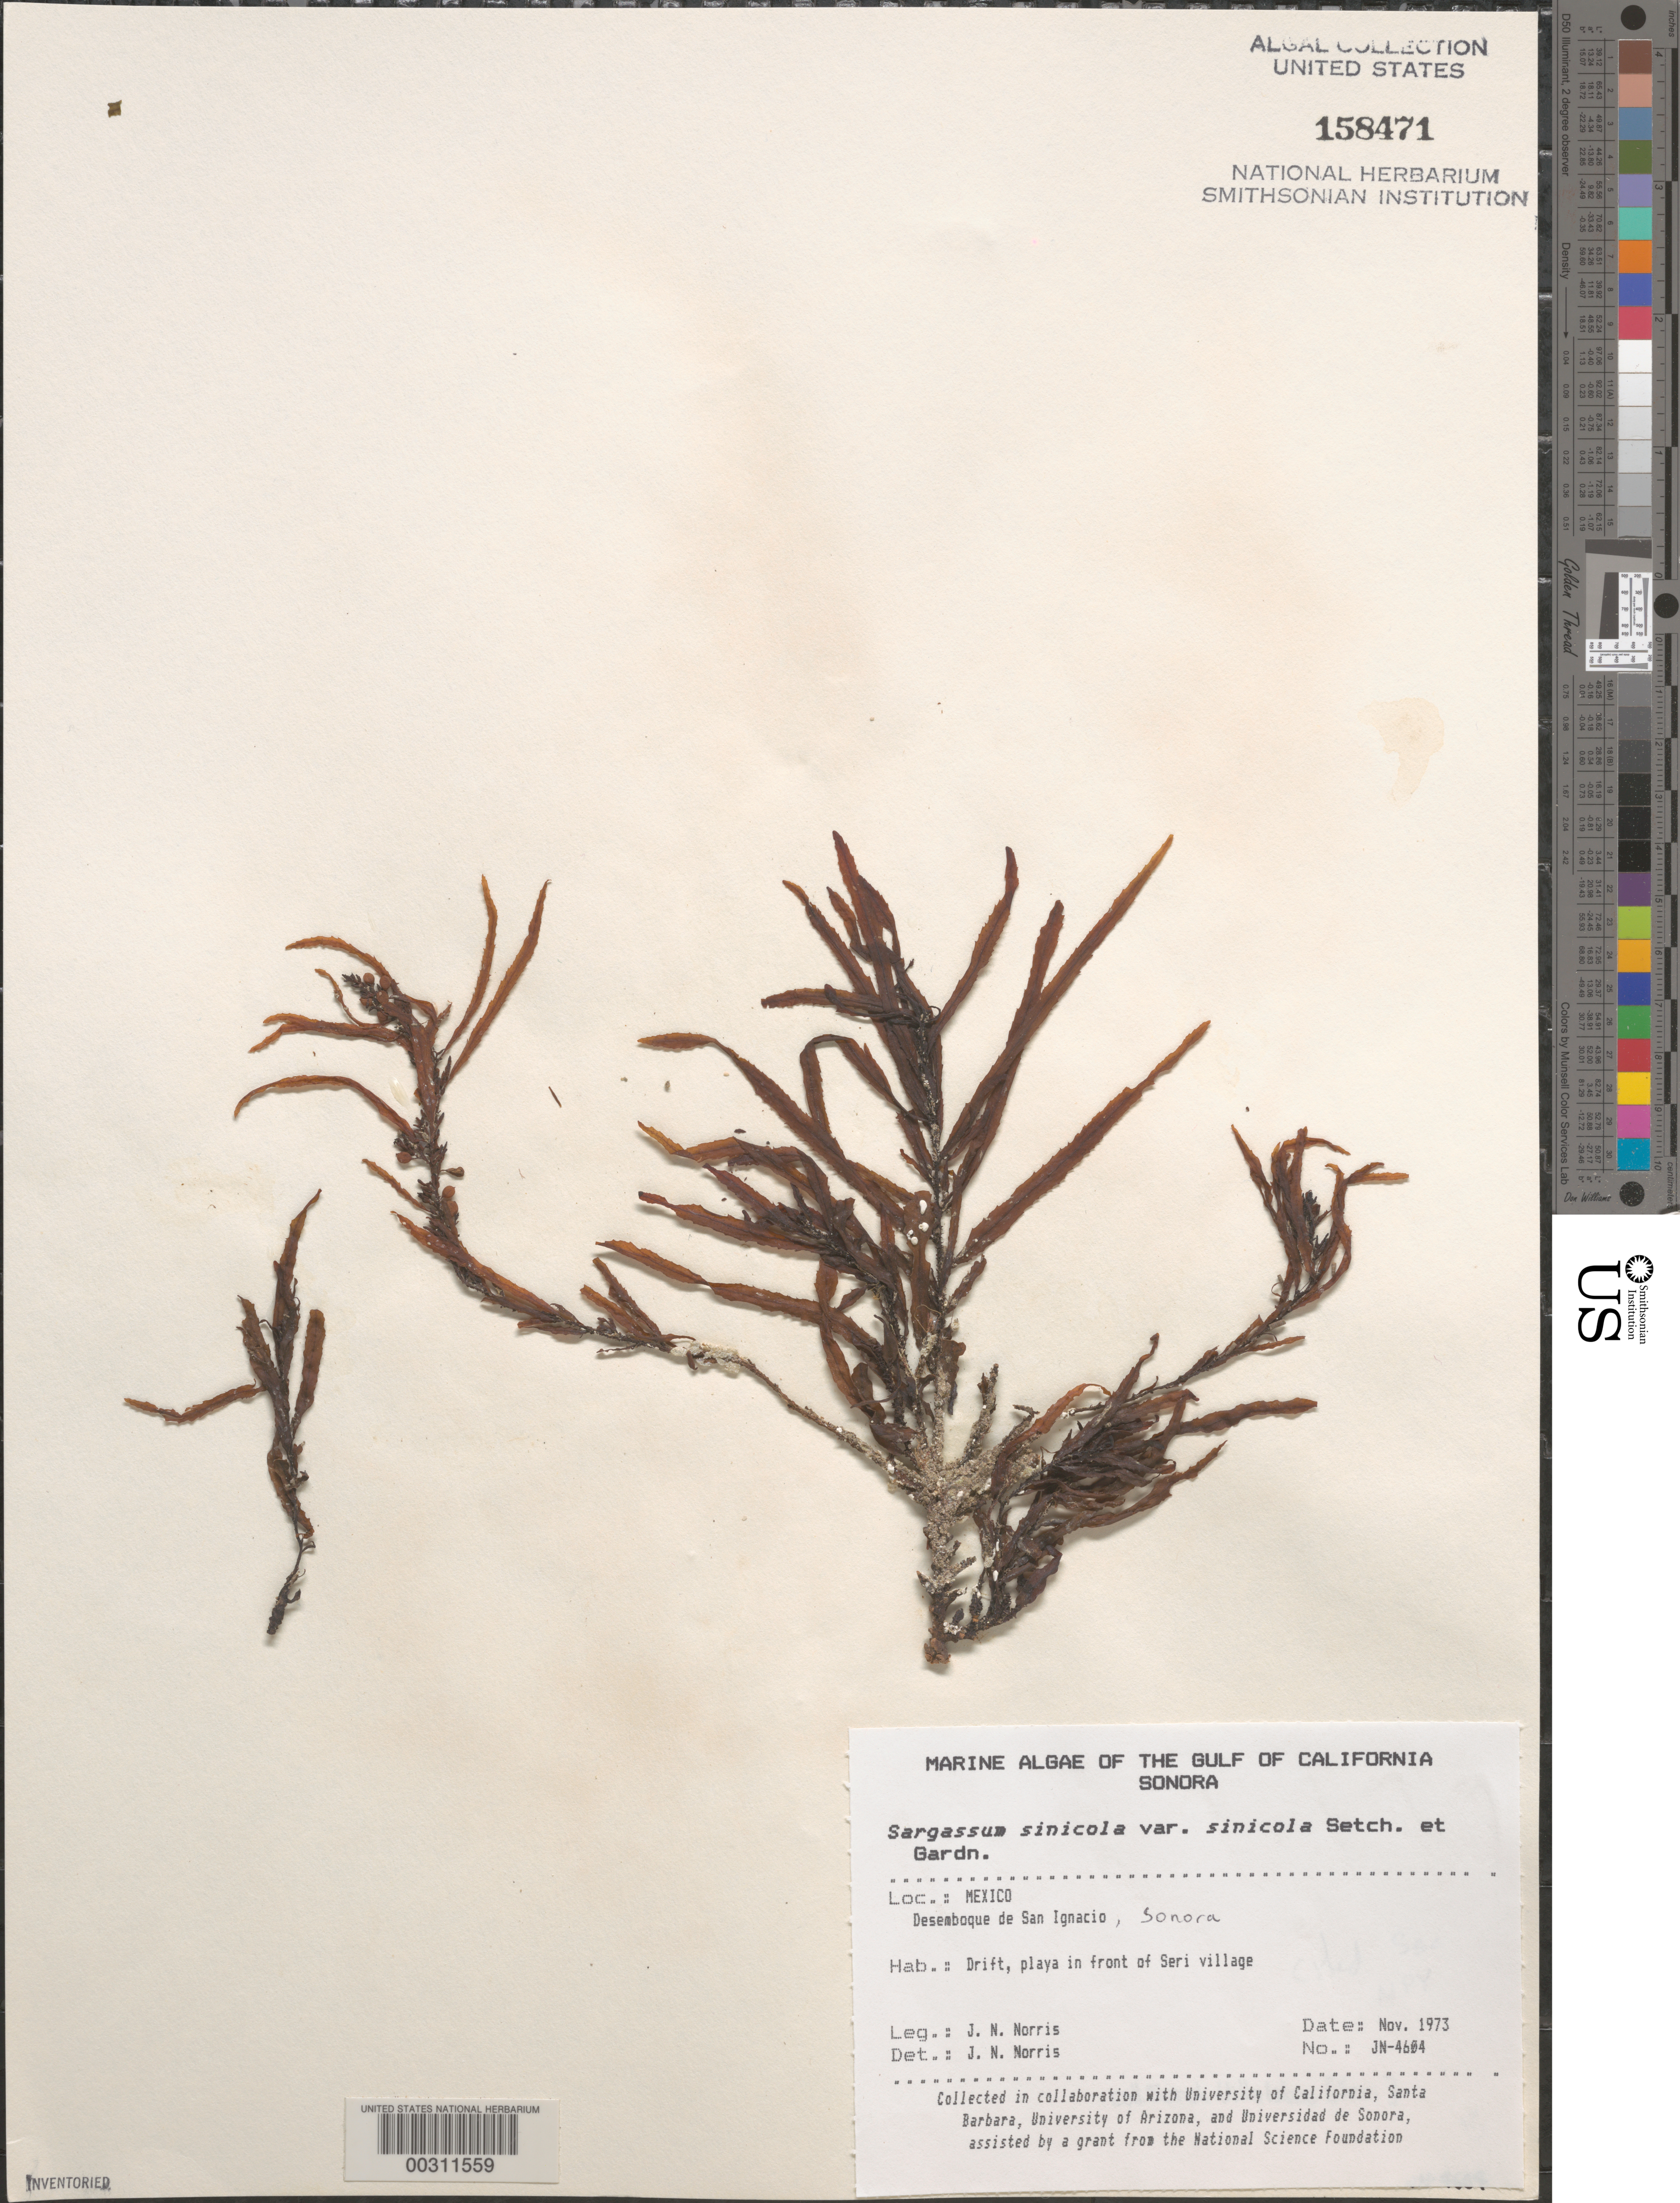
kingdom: Chromista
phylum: Ochrophyta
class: Phaeophyceae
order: Fucales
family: Sargassaceae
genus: Sargassum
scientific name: Sargassum sinicola var. sinicola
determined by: Norris, James N.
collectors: J. N. Norris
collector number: JN-4604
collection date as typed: Nov 1973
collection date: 1973-11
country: Mexico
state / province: Sonora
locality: Desemboque de San Ignacio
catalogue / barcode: US 158471